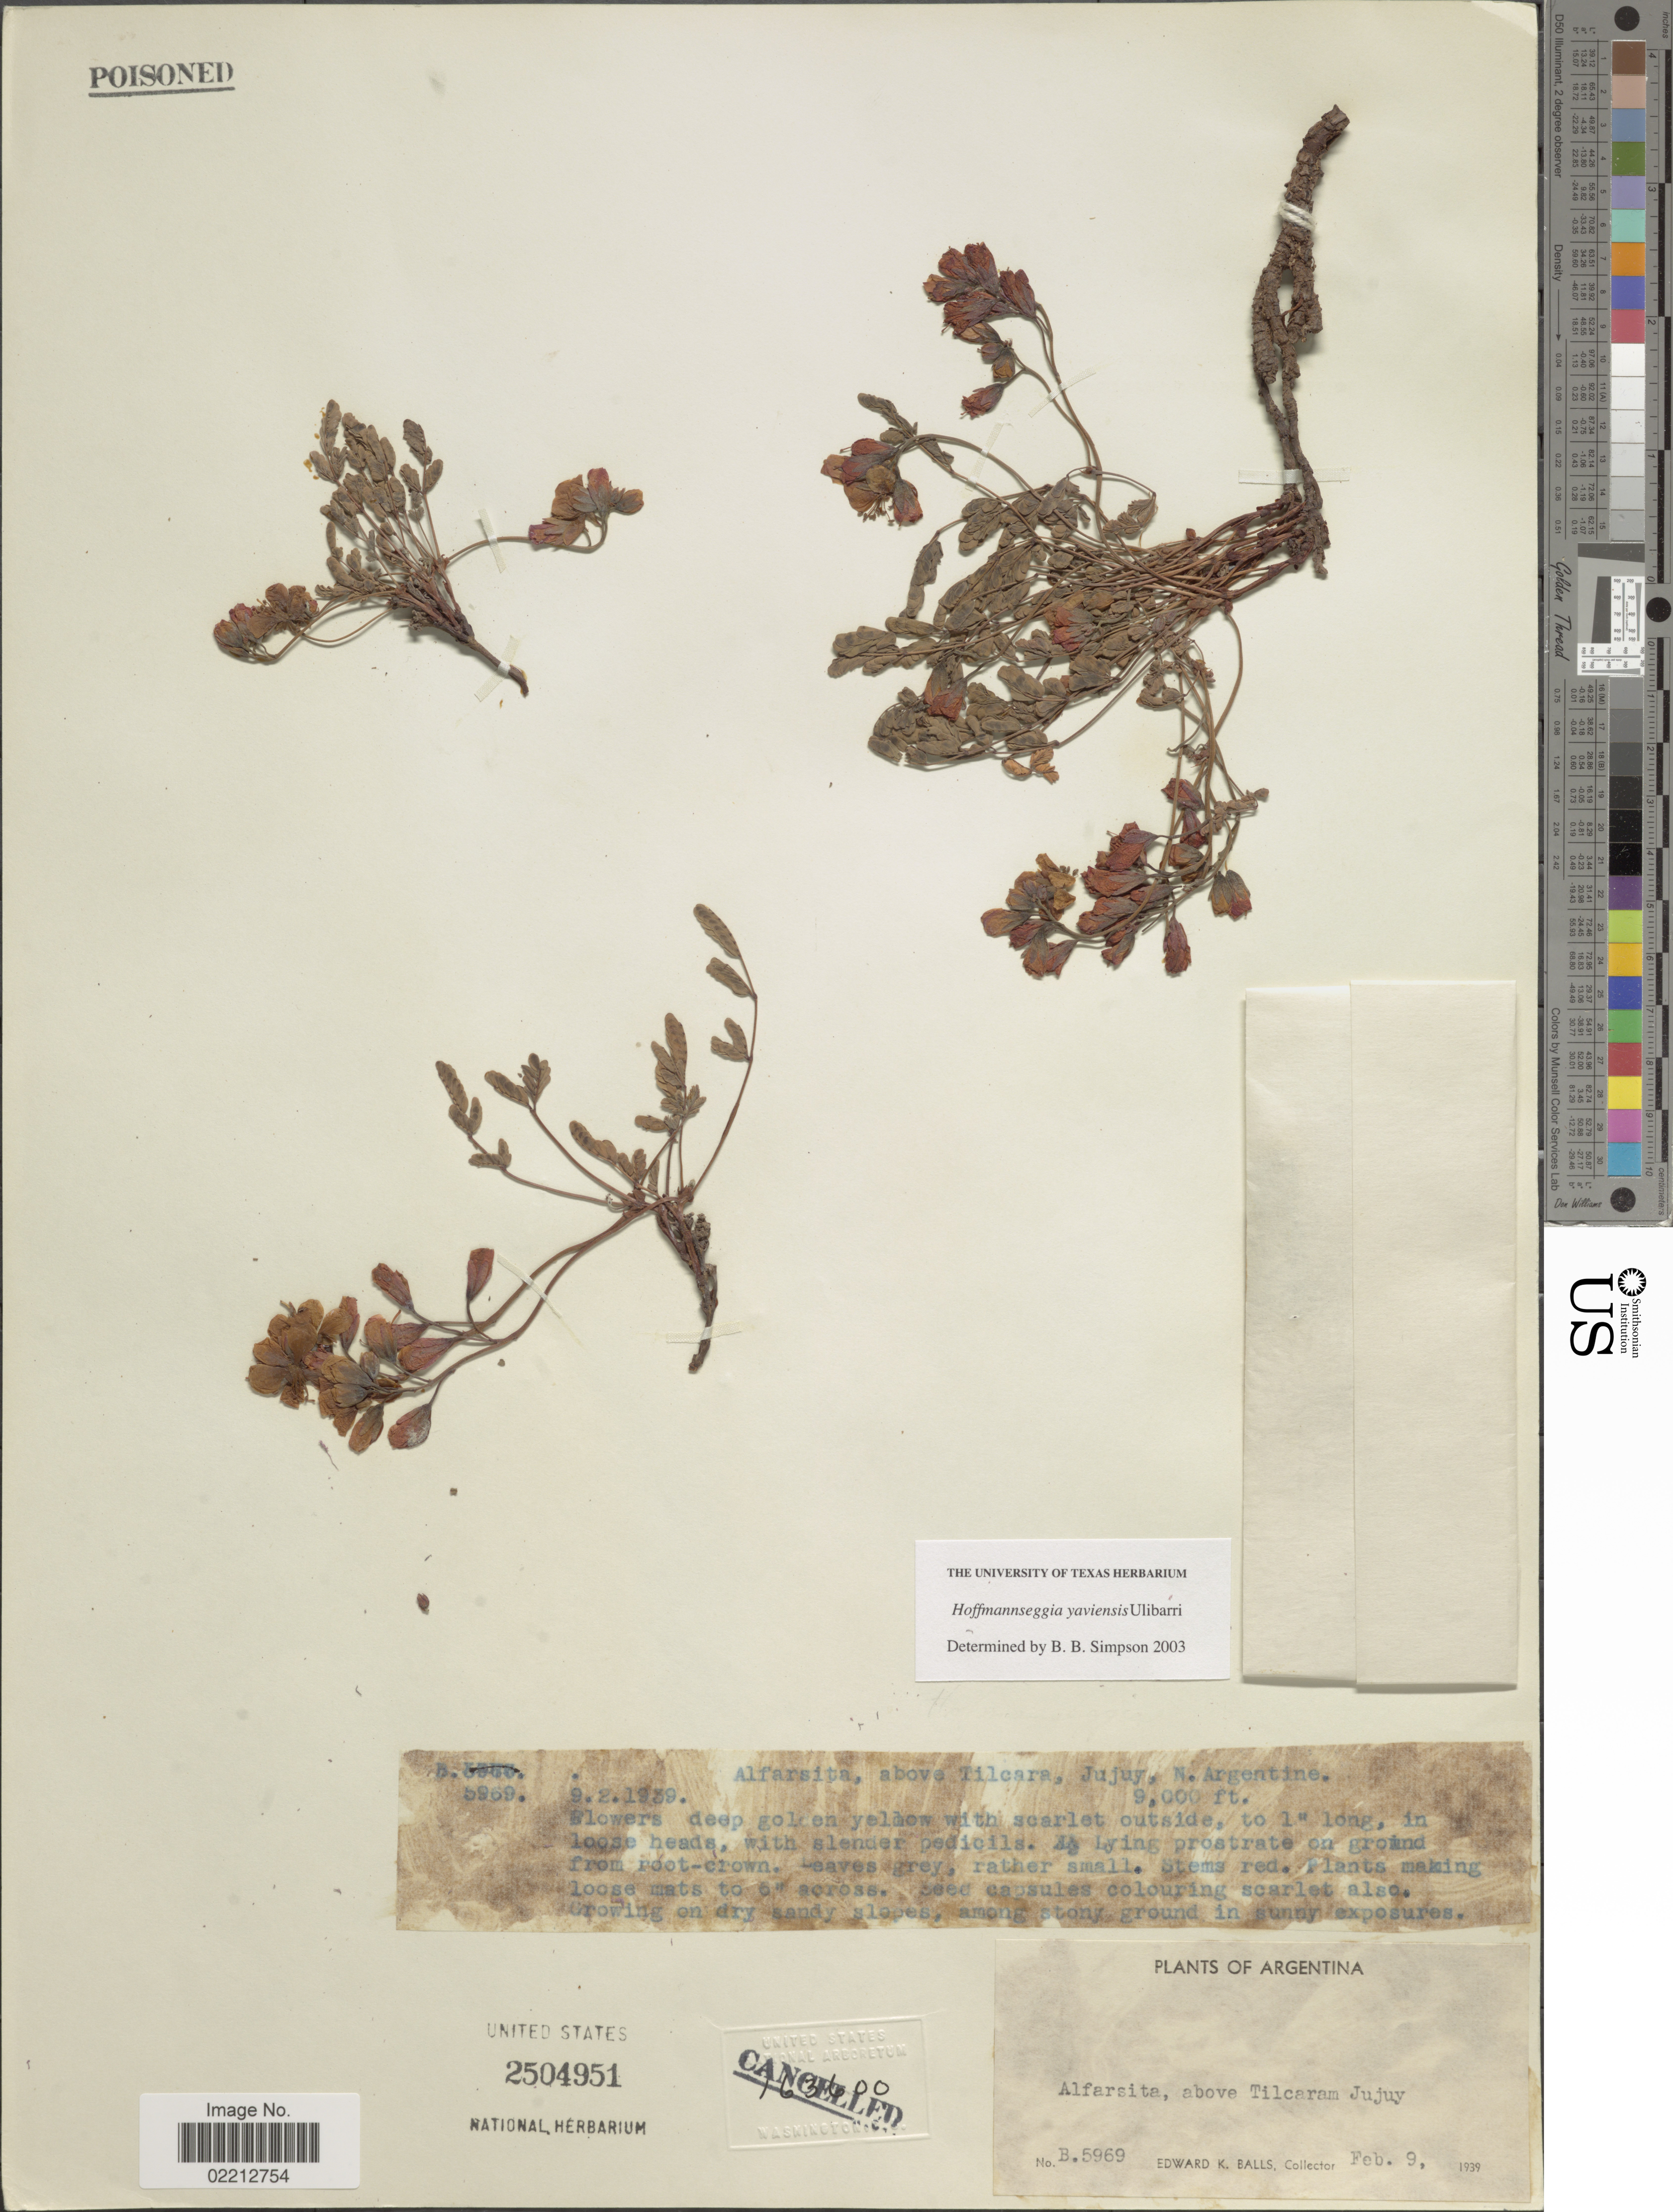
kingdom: Plantae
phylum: Tracheophyta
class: Magnoliopsida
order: Fabales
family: Fabaceae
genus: Hoffmannseggia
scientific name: Hoffmannseggia yaviensis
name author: Ulibarri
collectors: E. K. Balls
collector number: B5969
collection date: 1939-02-09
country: Argentina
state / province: Jujuy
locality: Alfarsita, above Tilcaram Jujuy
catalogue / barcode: US 2504951